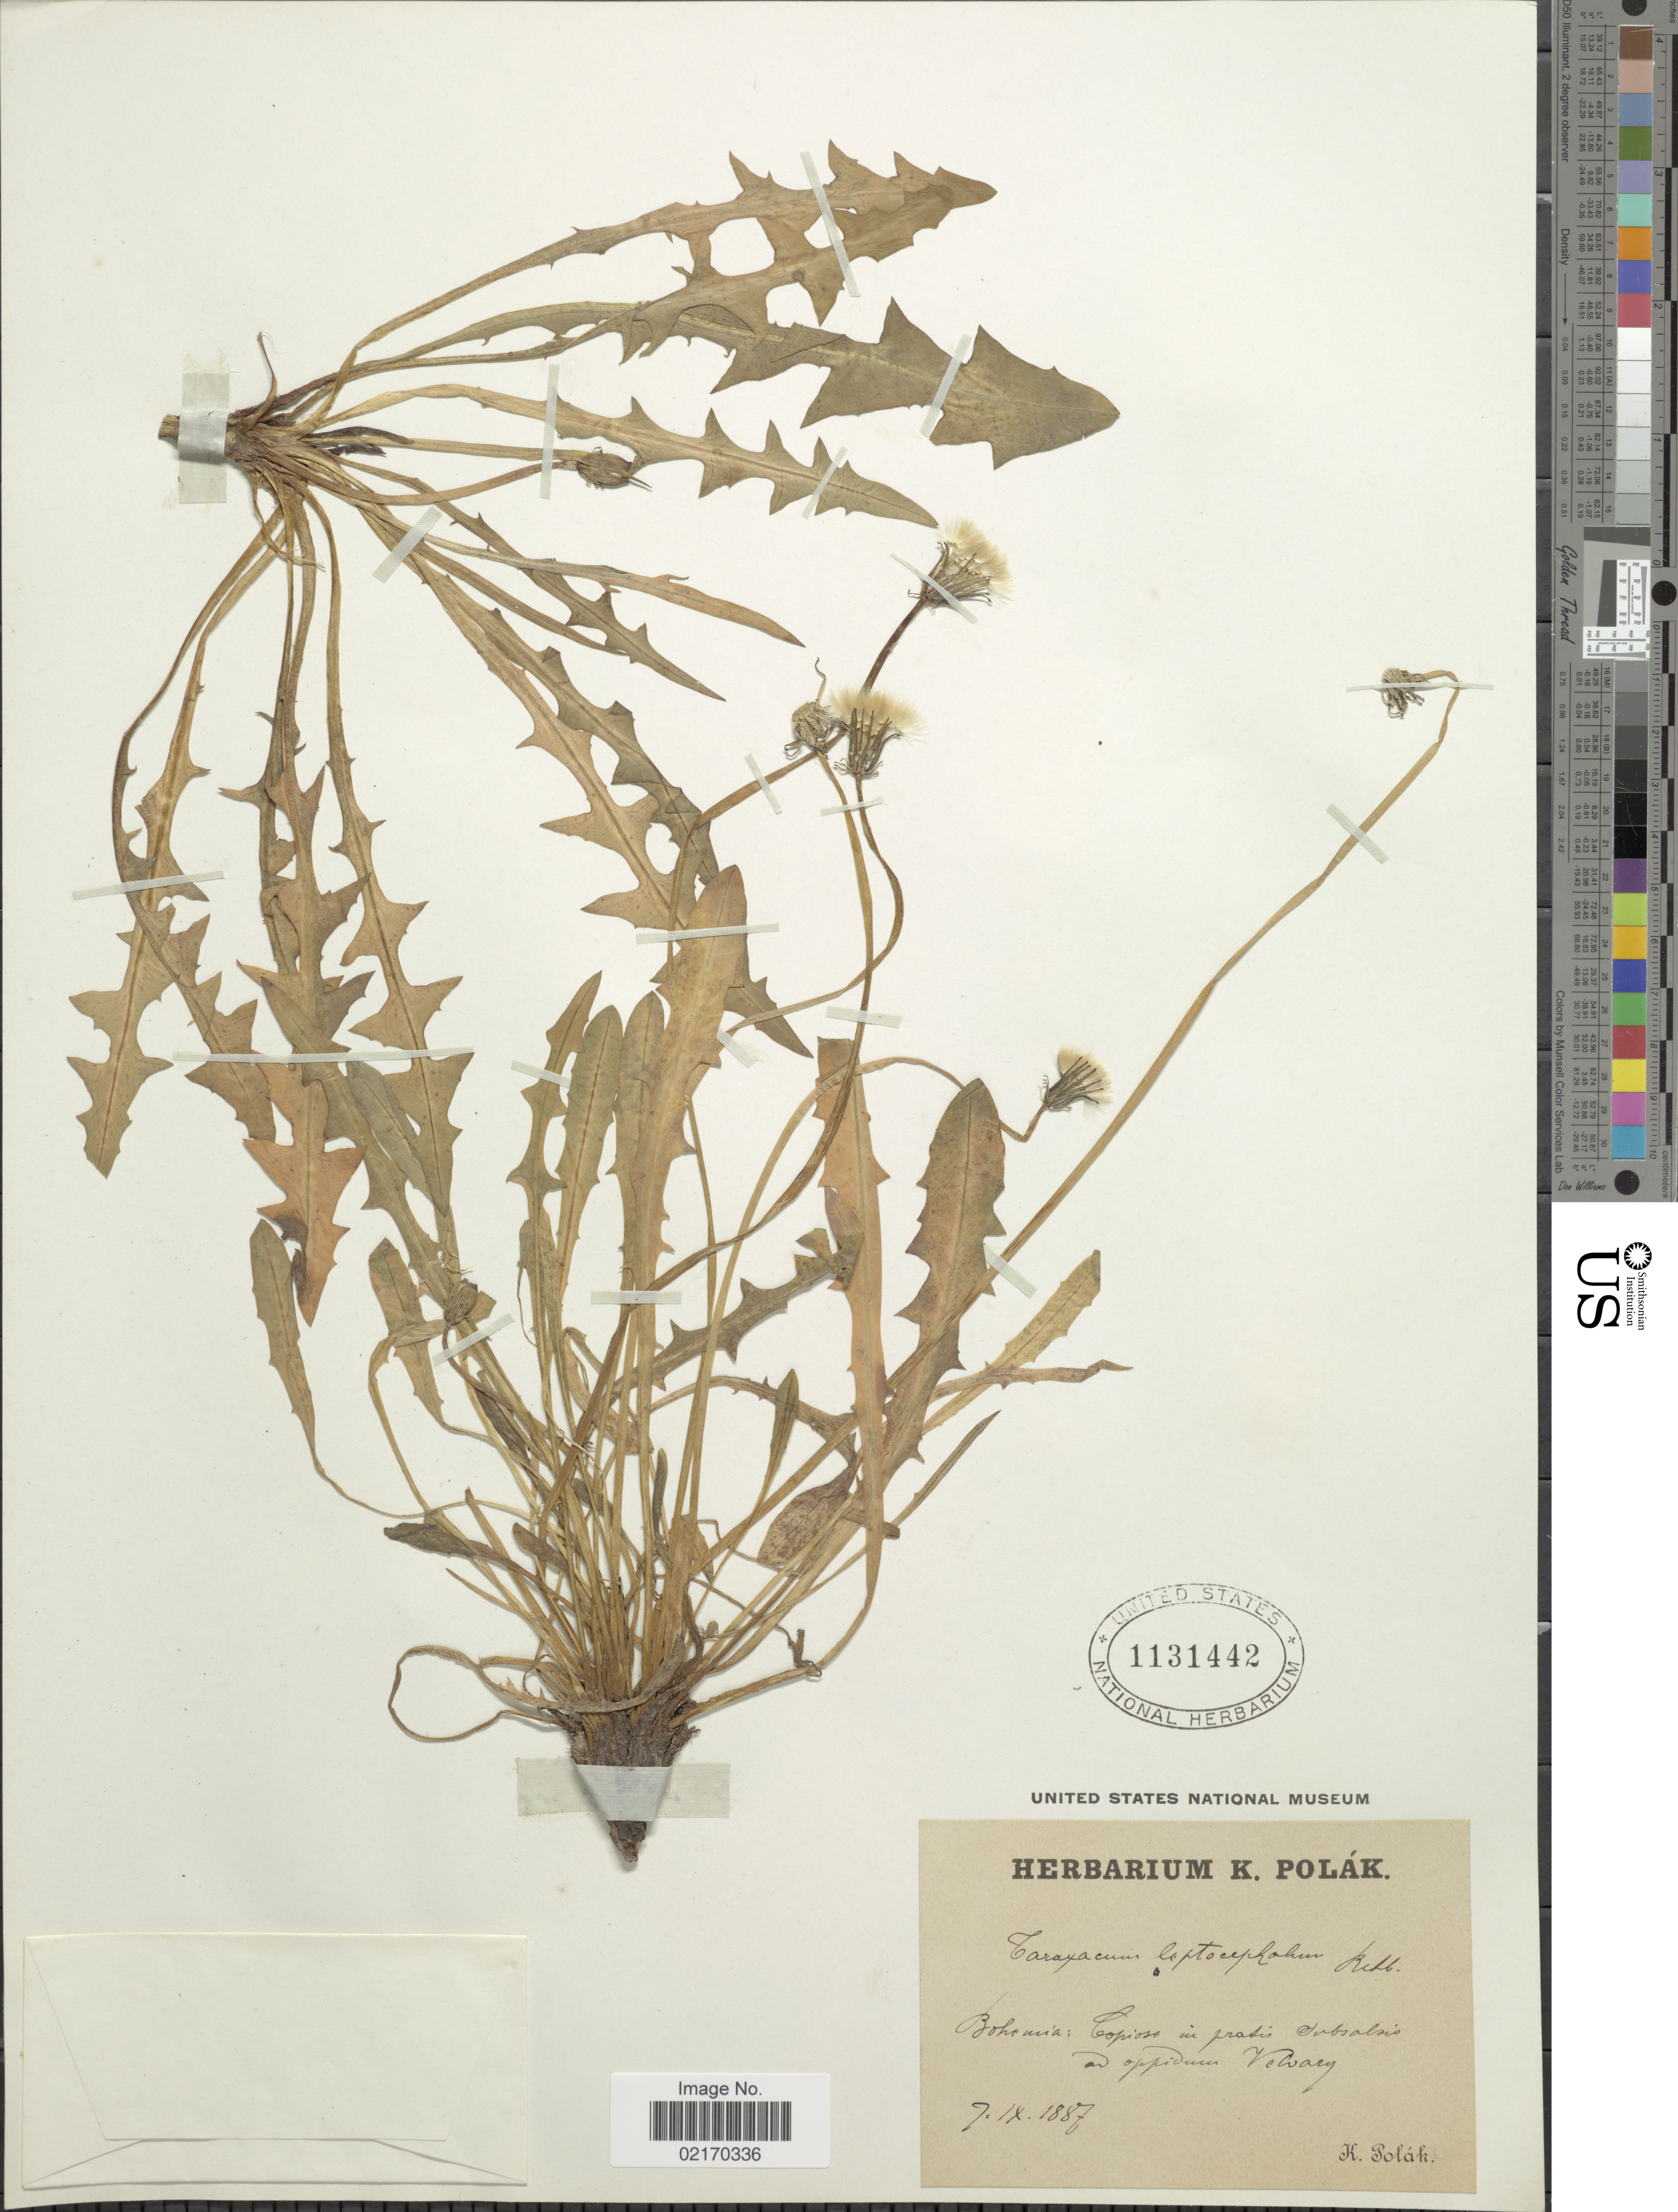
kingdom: Plantae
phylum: Tracheophyta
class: Magnoliopsida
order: Asterales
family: Asteraceae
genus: Taraxacum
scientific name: Taraxacum bessarabicum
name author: (Hornem.) Hand.-Mazz.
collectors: K. Polák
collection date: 1887-09-07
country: Czechia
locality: Bohemia; Copiss in pratis australis ad oppidum Velvaey [interpreted]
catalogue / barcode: US 1131442